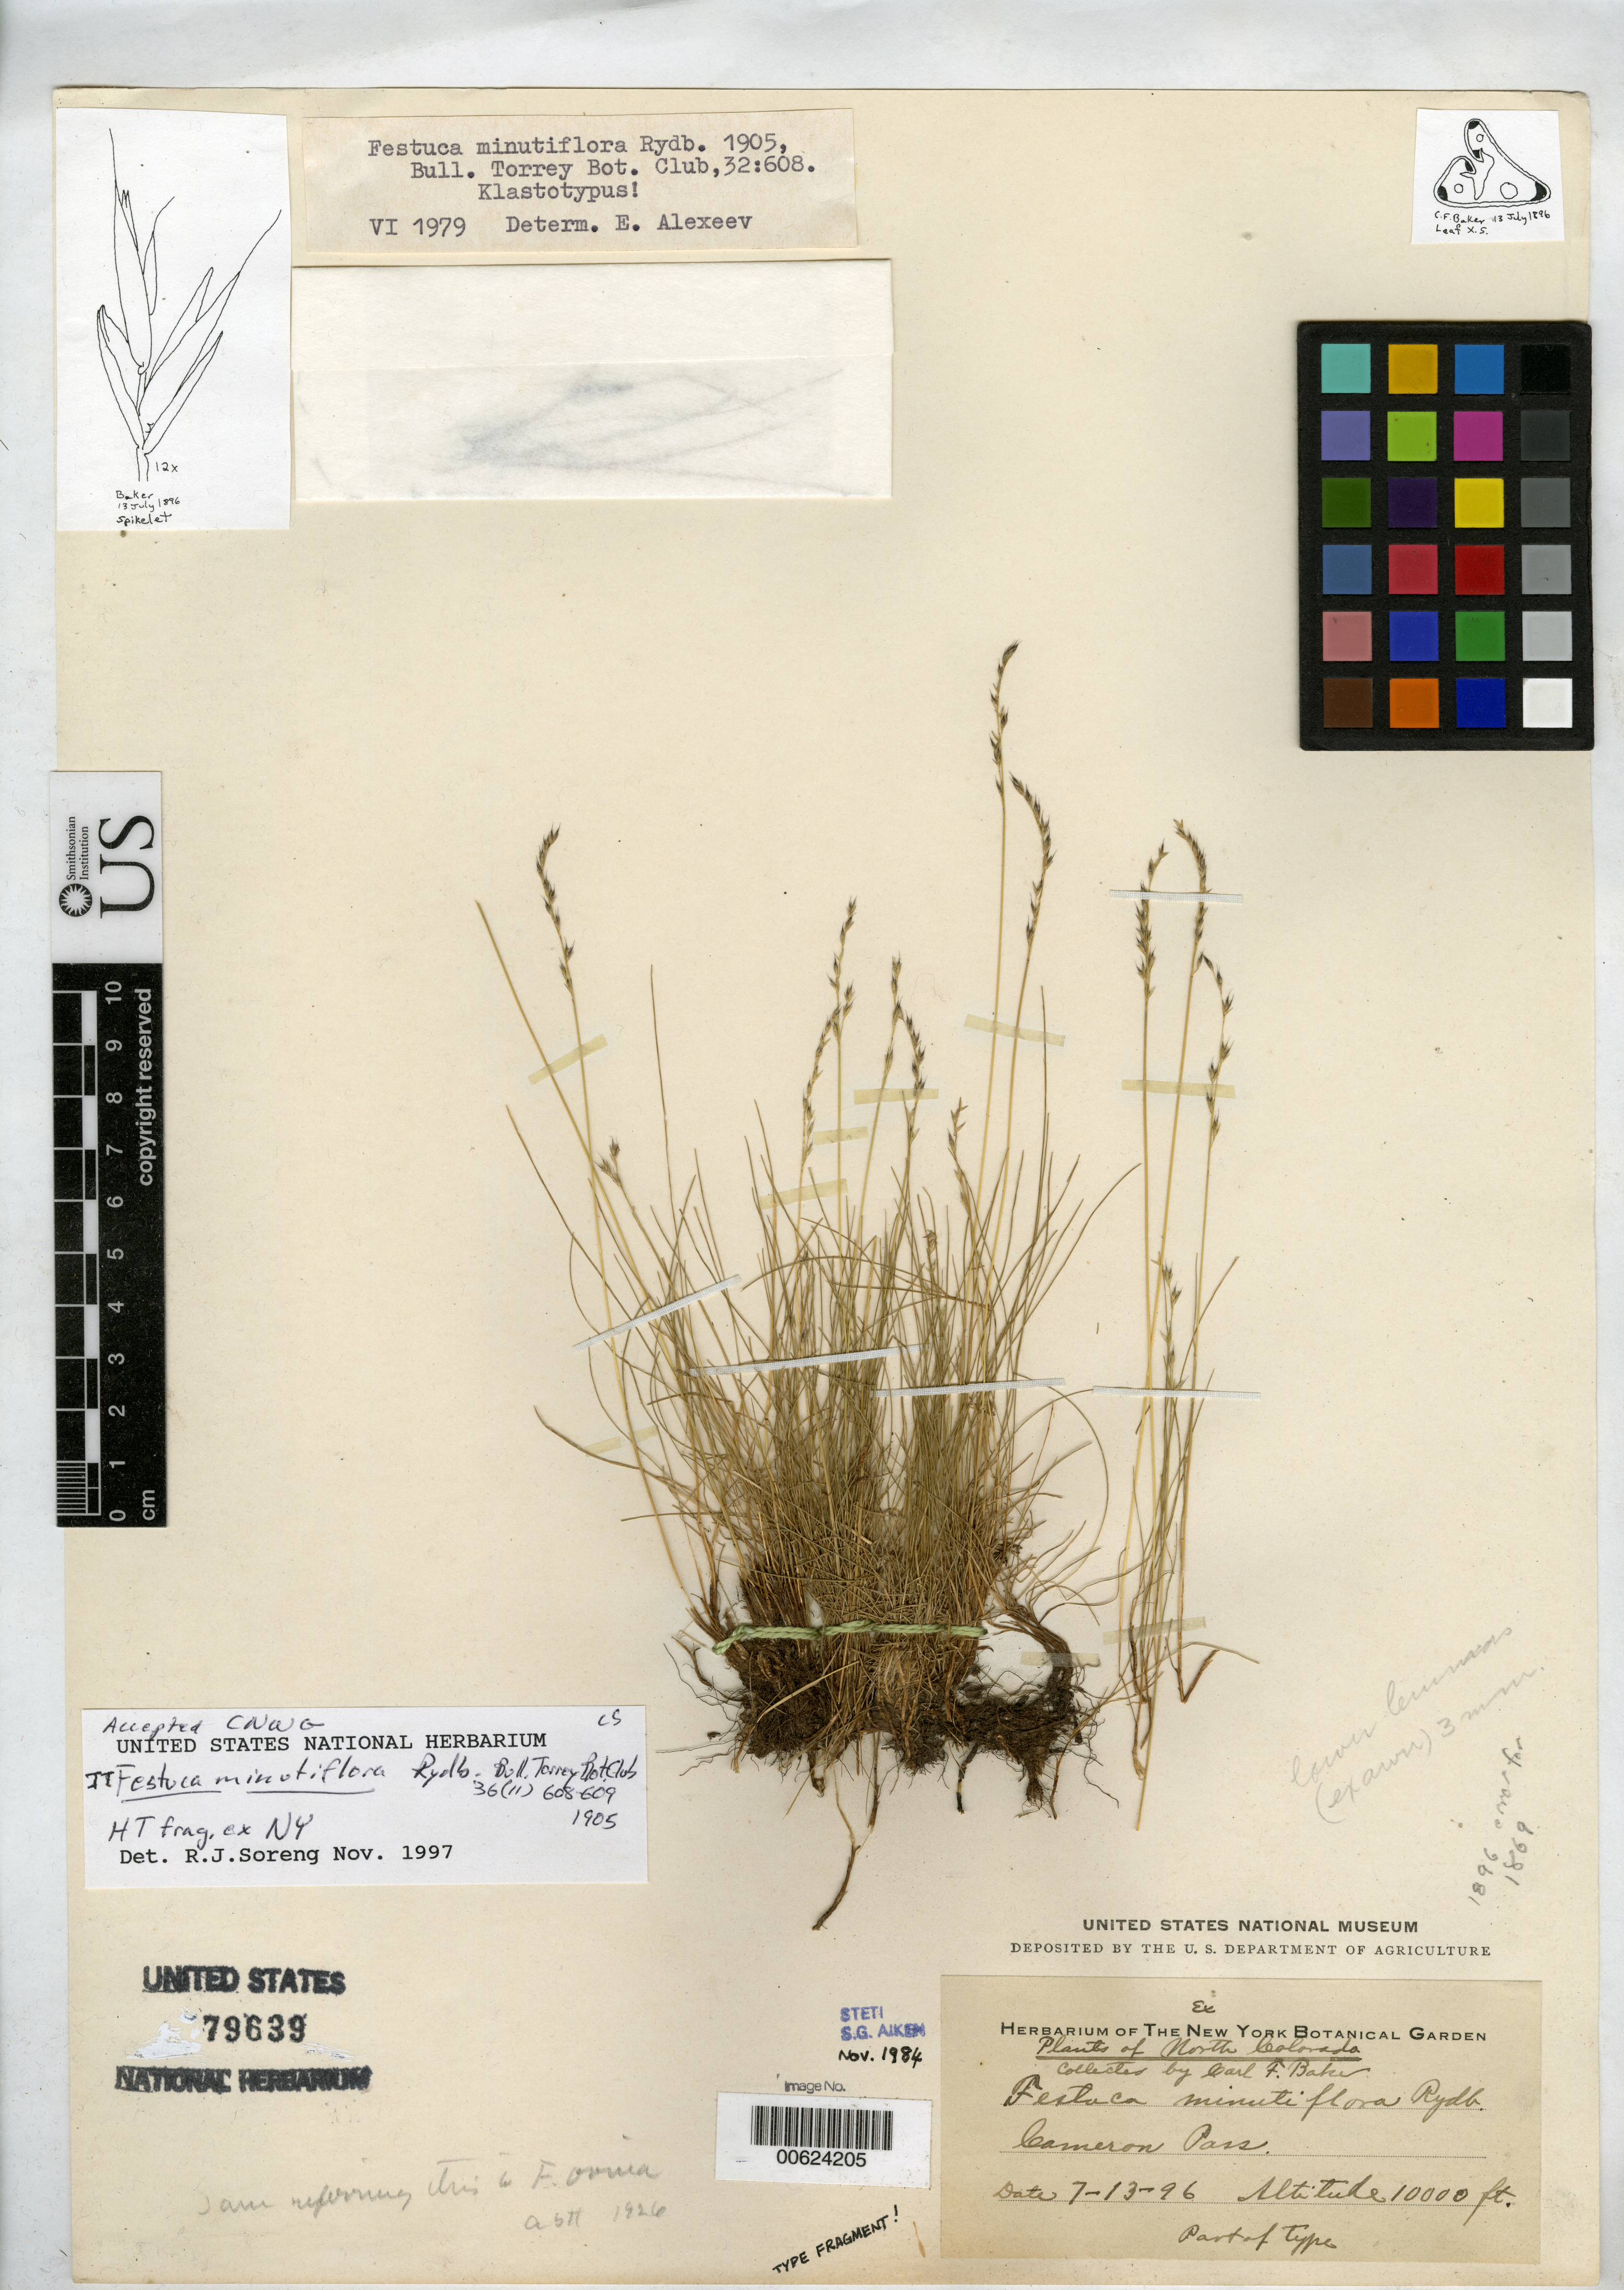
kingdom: Plantae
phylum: Tracheophyta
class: Liliopsida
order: Poales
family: Poaceae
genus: Festuca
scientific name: Festuca minutiflora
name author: Rydb.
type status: Isotype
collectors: C. F. Baker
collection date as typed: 13 Jul 1896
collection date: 1896-07-13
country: United States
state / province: Colorado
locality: Cameron Pass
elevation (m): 3048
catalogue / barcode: US 79639